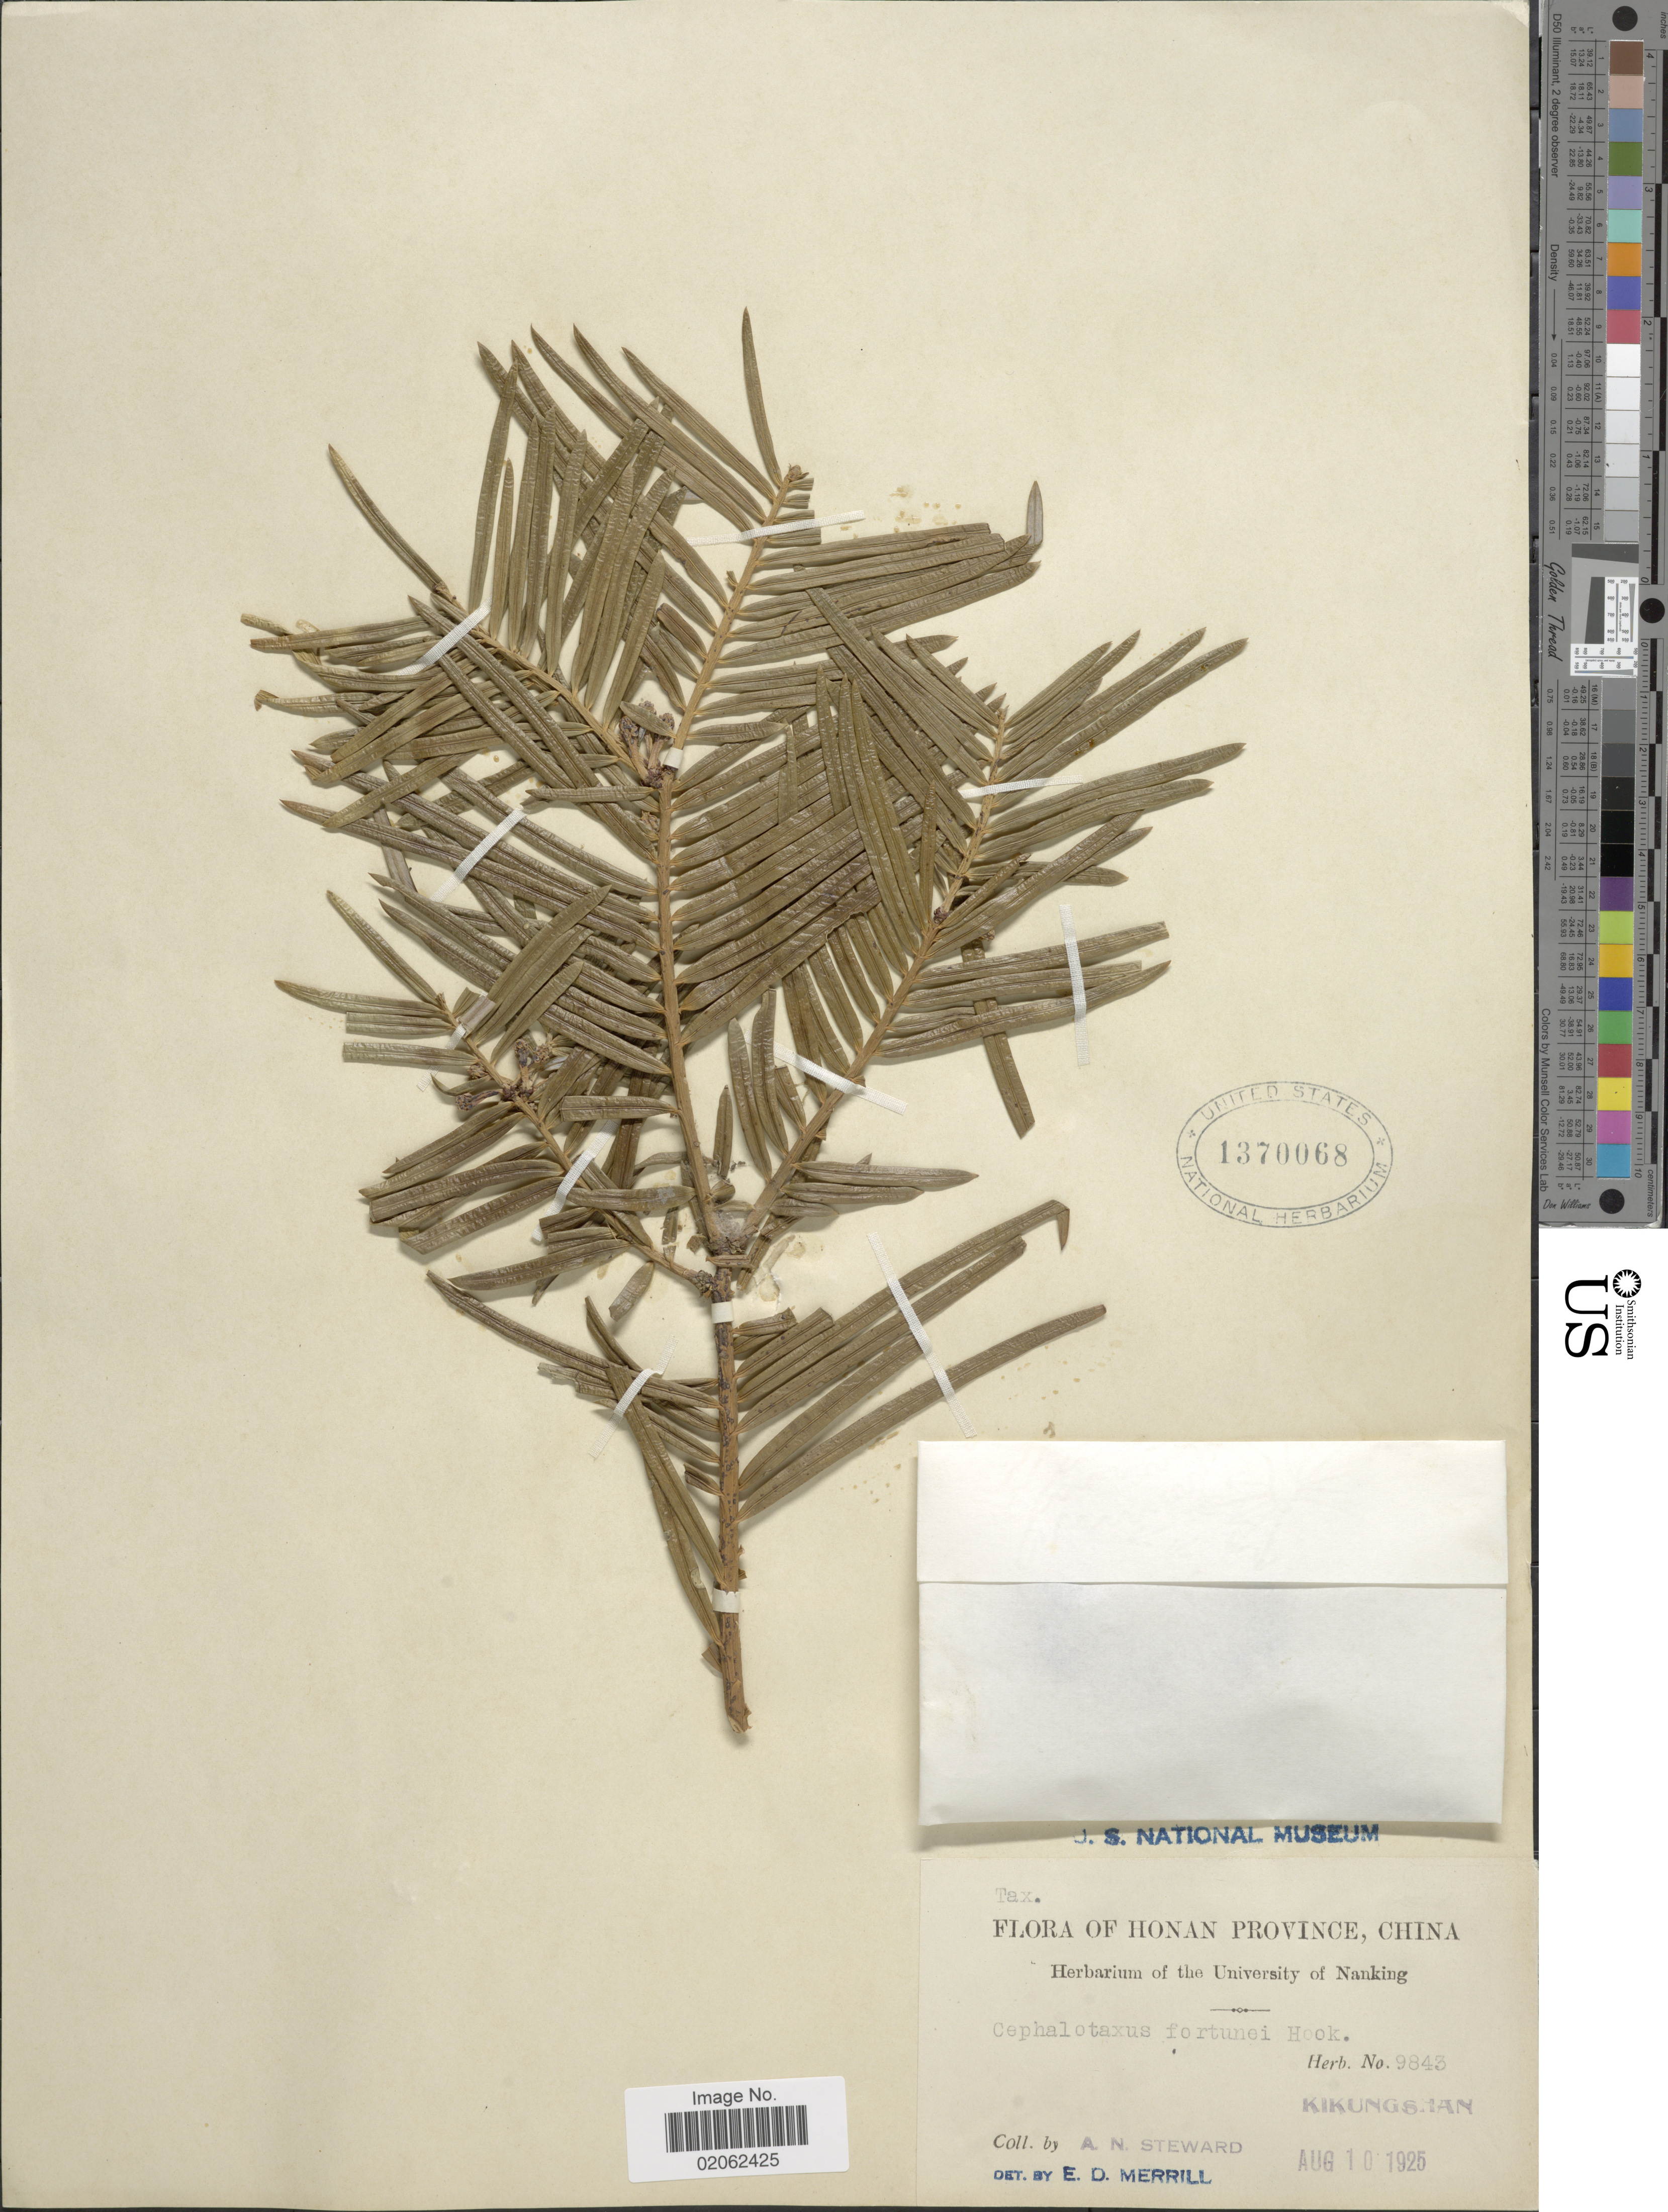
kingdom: Plantae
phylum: Tracheophyta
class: Pinopsida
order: Pinales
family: Cephalotaxaceae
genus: Cephalotaxus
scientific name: Cephalotaxus fortunei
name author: Hook.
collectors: A. N. Steward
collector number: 9843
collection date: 1925-08-10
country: China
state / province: Henan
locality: Honan Province. Kikungshan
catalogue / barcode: US 1370068